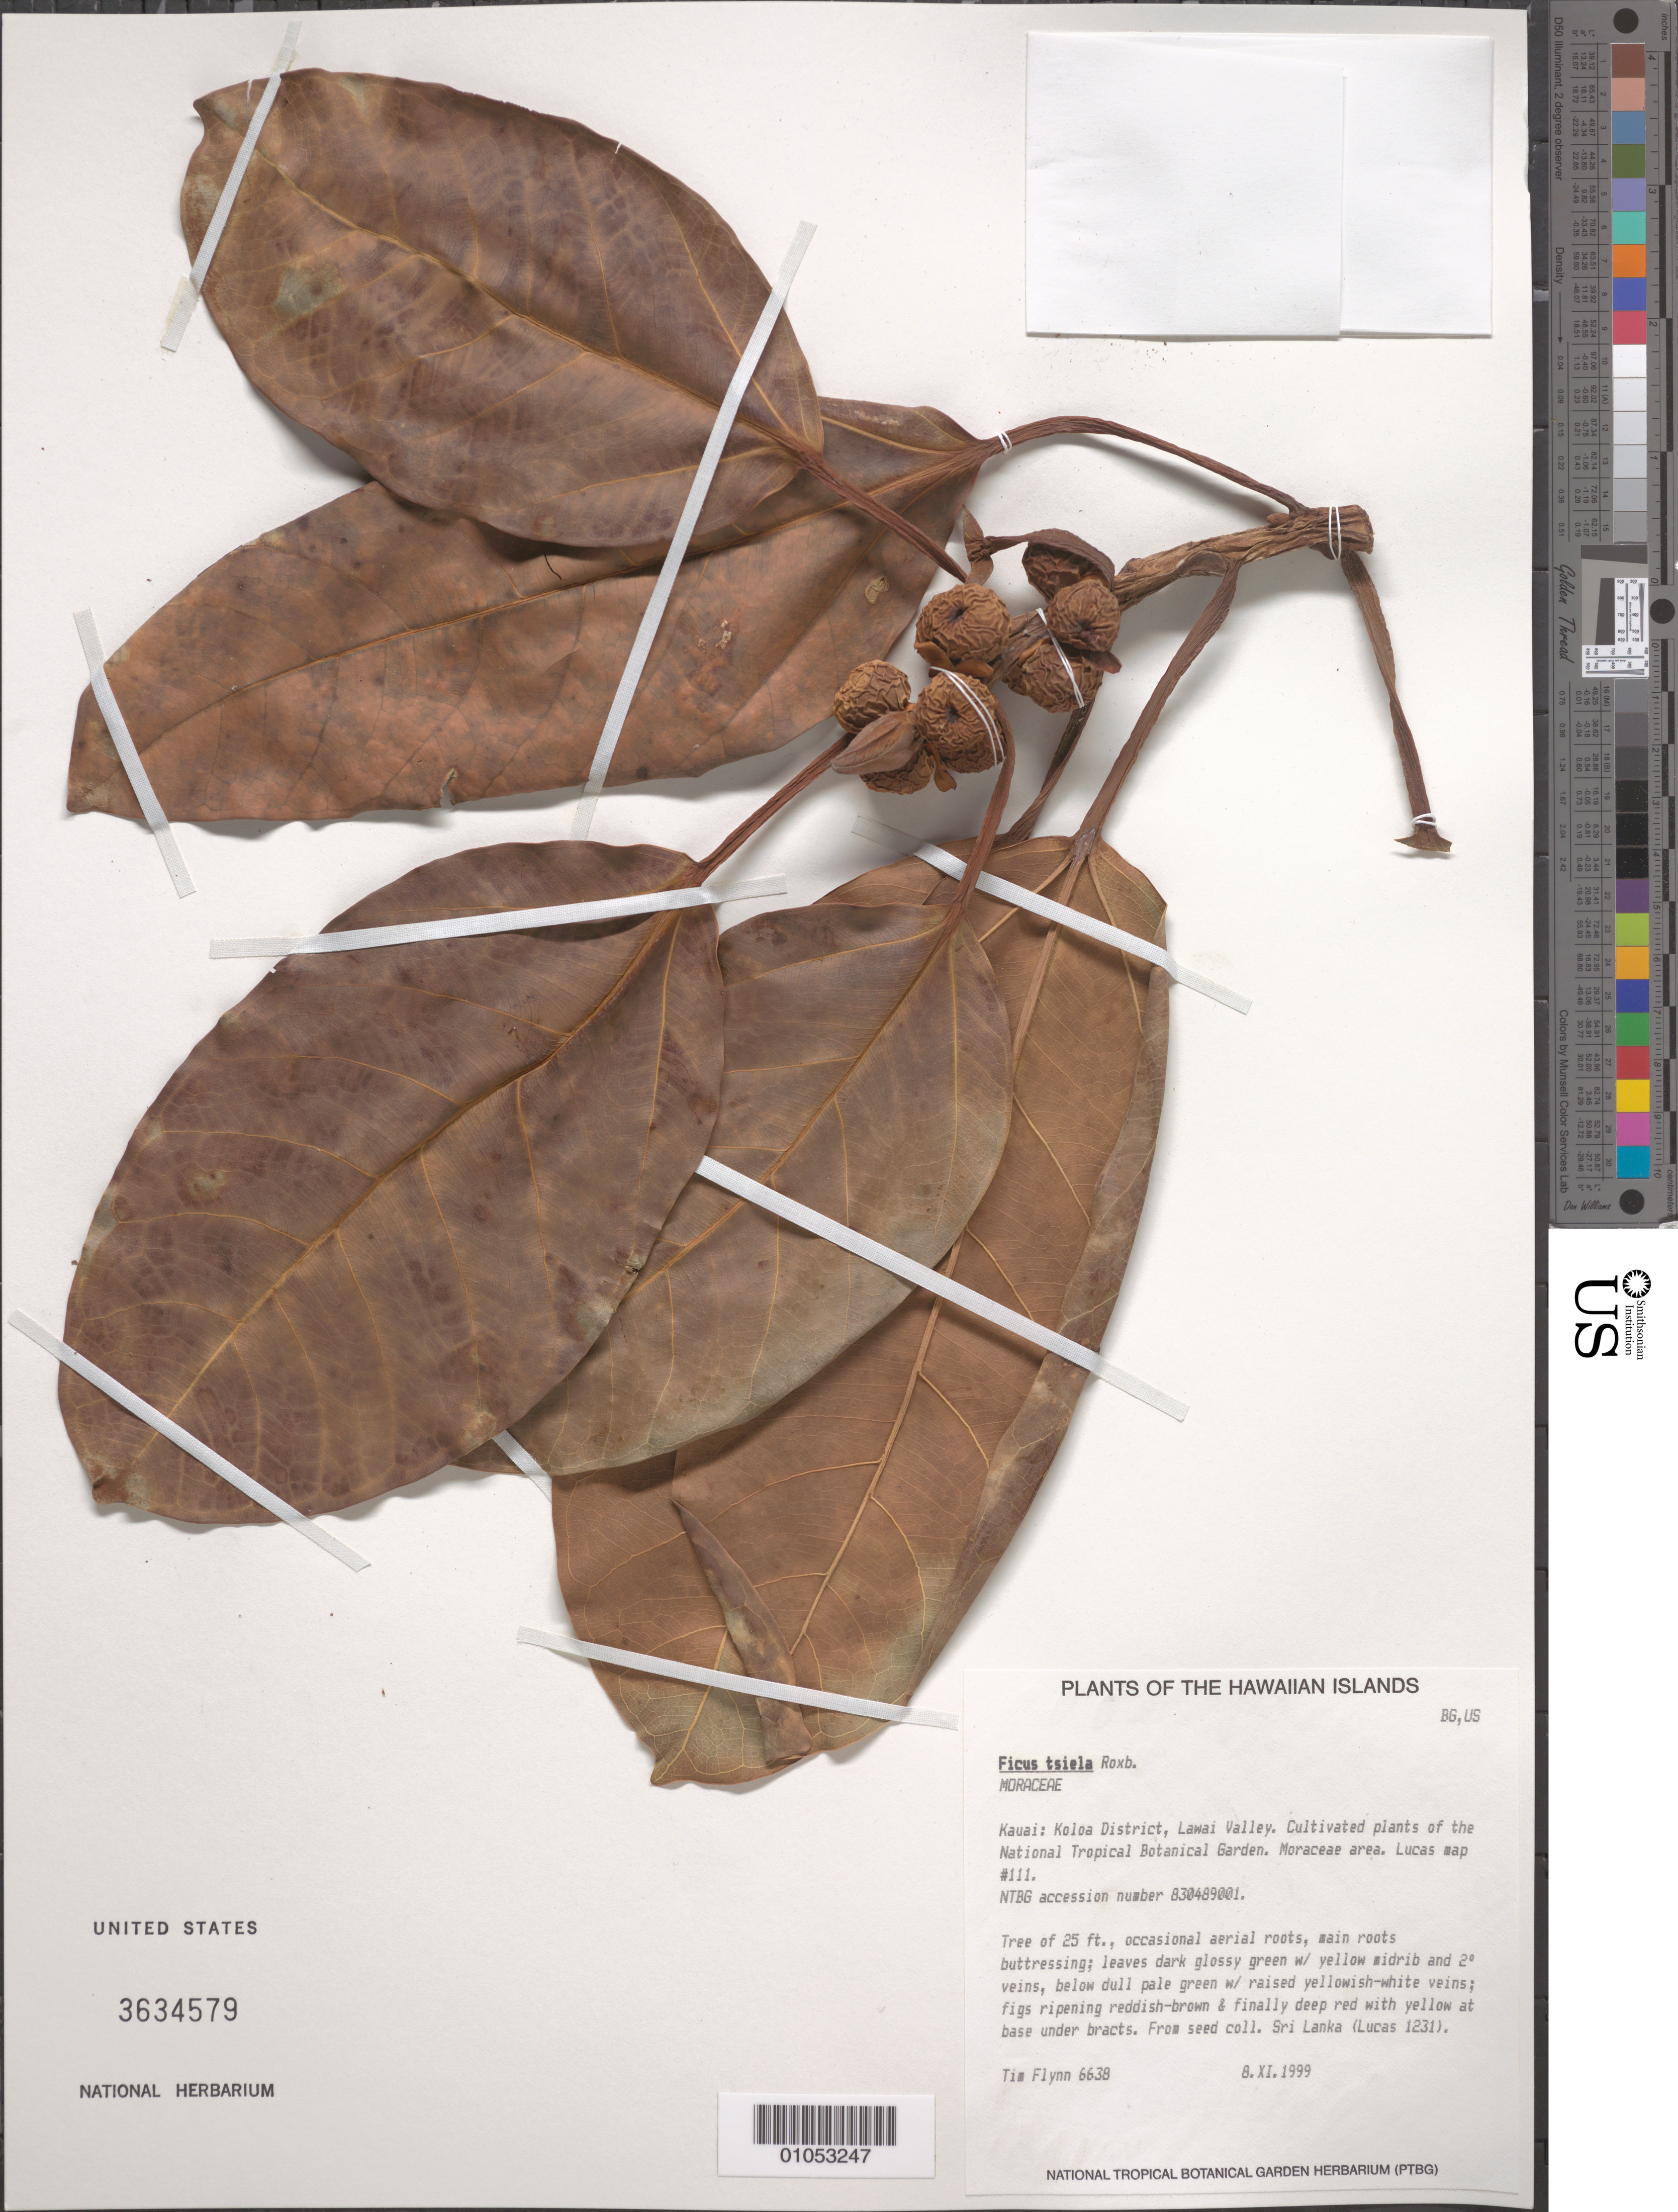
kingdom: Plantae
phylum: Tracheophyta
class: Magnoliopsida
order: Rosales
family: Moraceae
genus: Ficus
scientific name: Ficus tsiela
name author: Roxb.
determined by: Wagner, W. L., (BOT), Smithsonian Institution - National Museum of Natural History (UNITED STATES)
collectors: T. W. Flynn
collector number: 6638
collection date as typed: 8 Nov 1999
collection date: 1999-11-08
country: United States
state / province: Hawaii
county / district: Kauai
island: Kaua'i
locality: Lawai Valley. Cultivated plants of the National Tropical Botanical Garden. NTBG accession #830489001.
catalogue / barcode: US 3634579